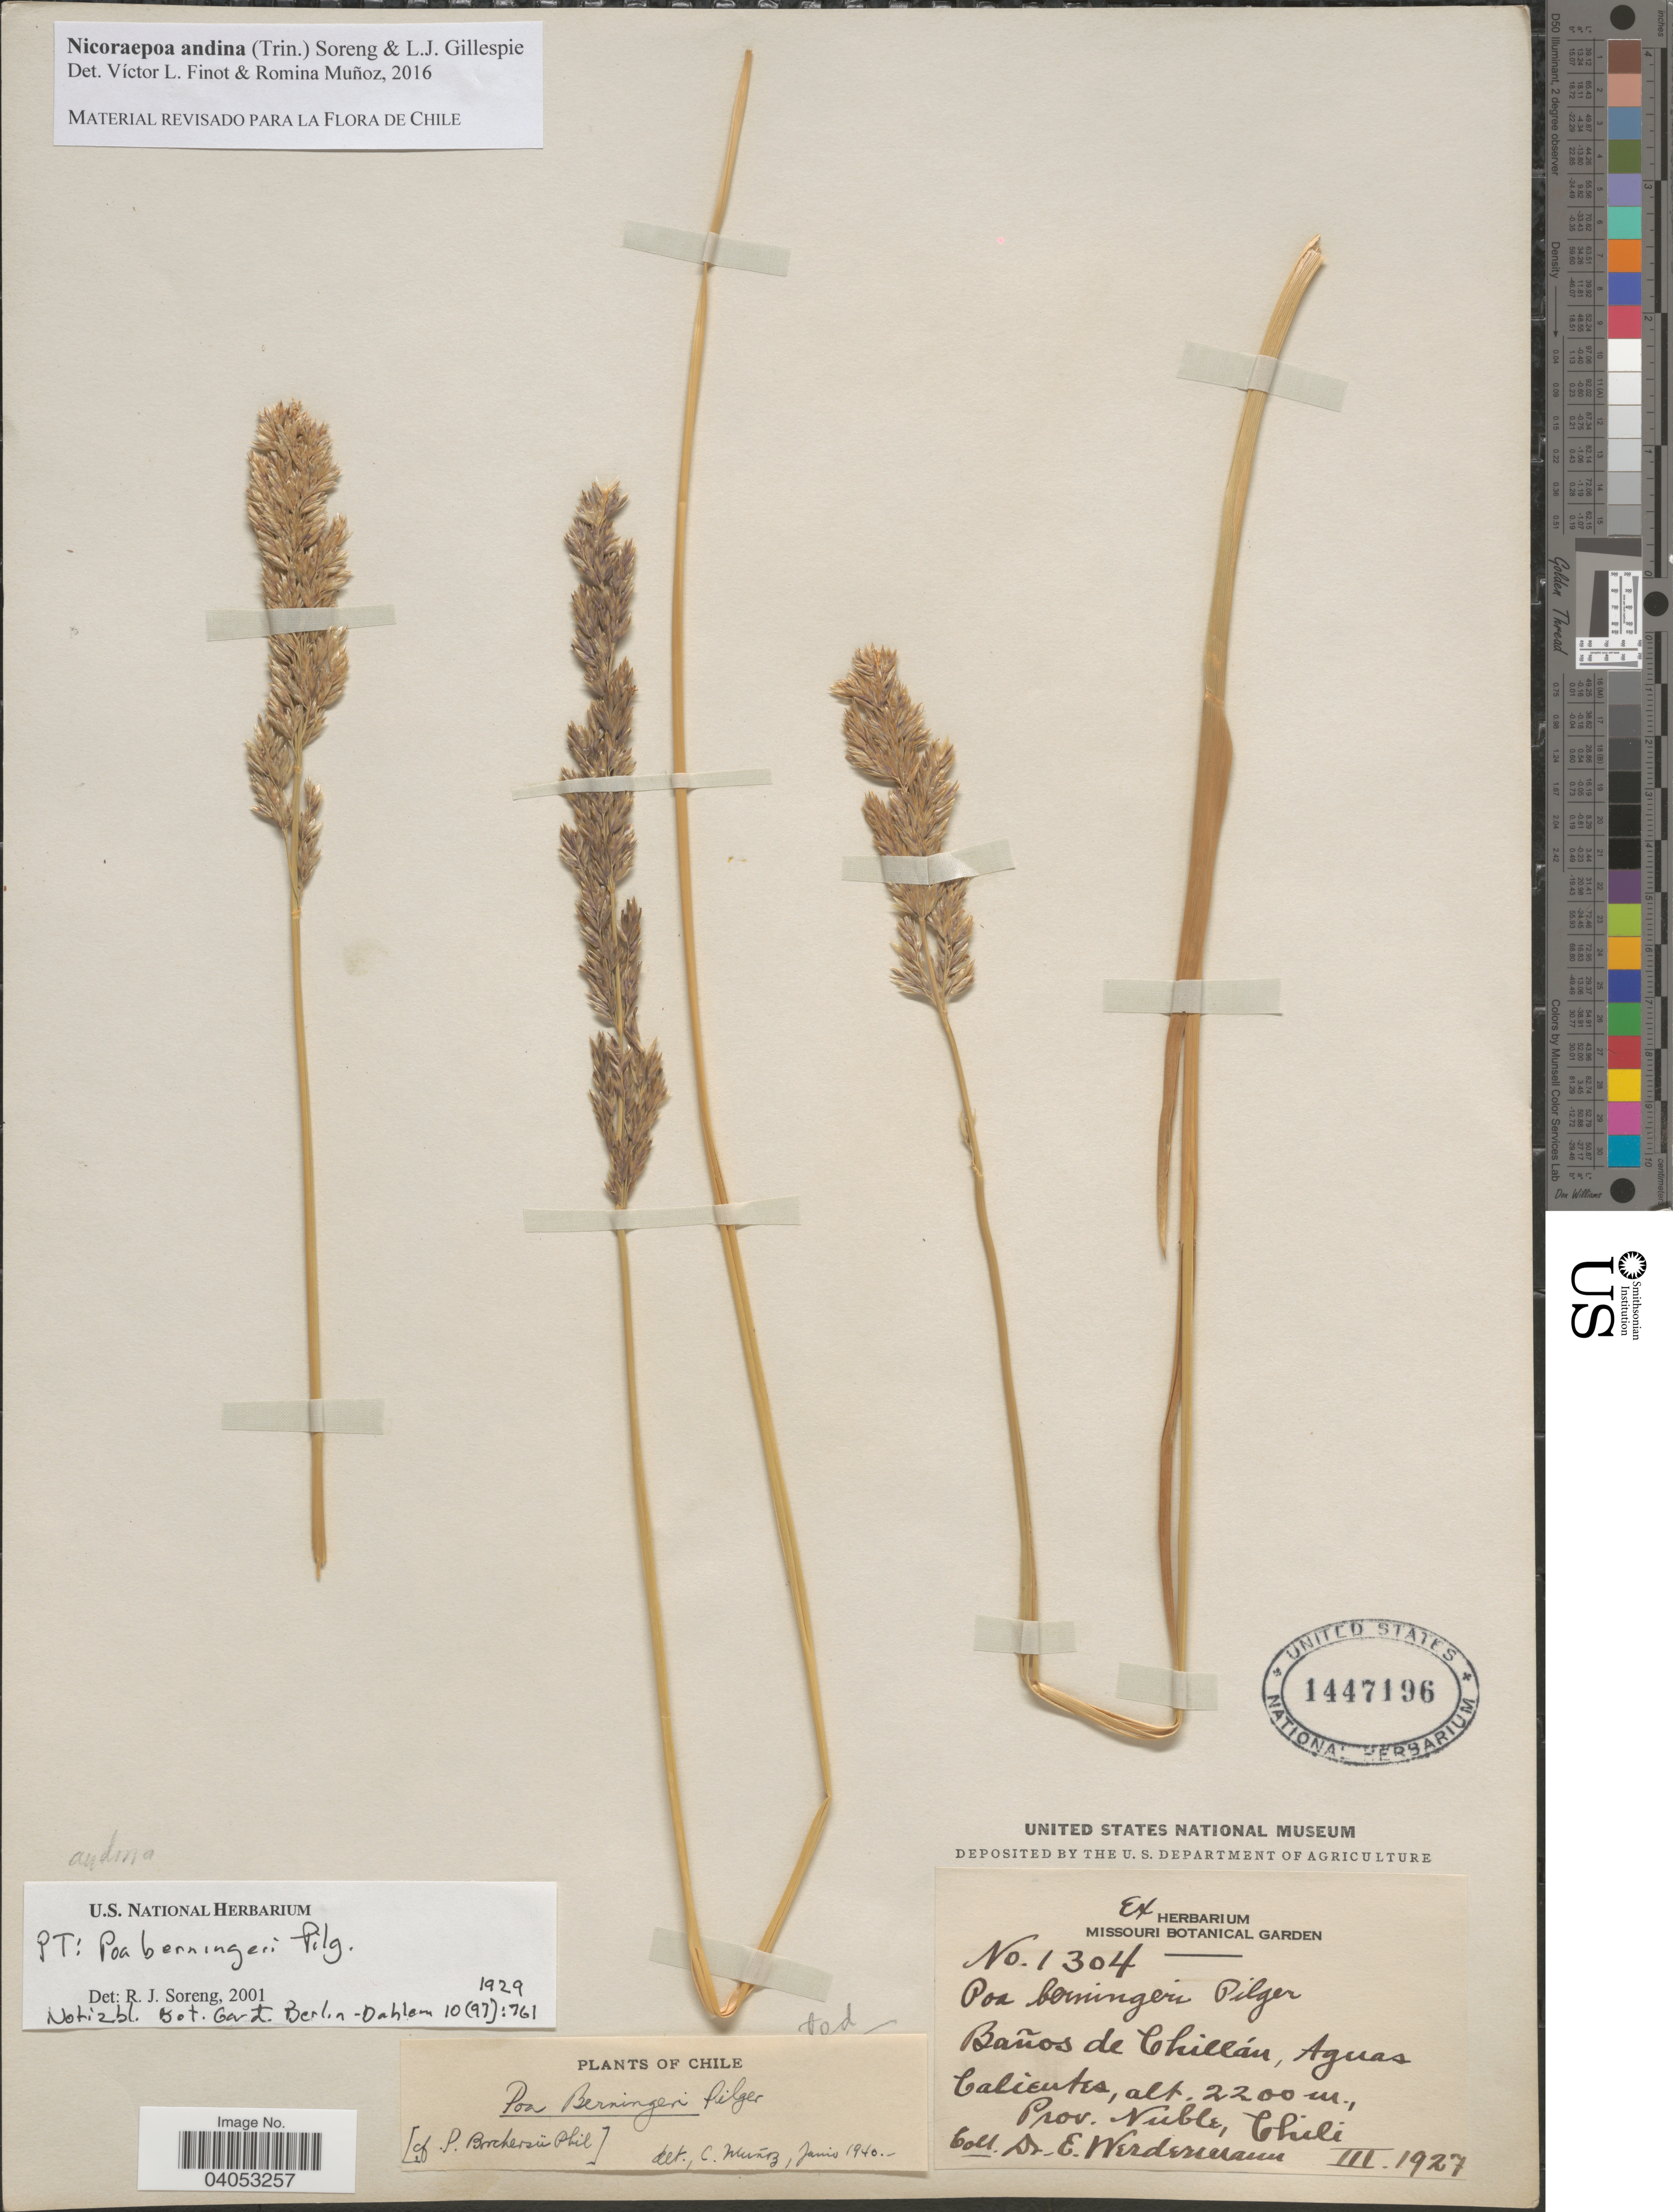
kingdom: Plantae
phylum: Tracheophyta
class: Liliopsida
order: Poales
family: Poaceae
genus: Nicoraepoa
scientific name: Nicoraepoa andina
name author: (Trin.) Soreng & L.J. Gillespie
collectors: E. Werdermann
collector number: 1304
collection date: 1927-03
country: Chile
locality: Baños de Chillán, Aguas Calientes, Prov. Nuble.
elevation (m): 2200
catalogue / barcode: US 1447196